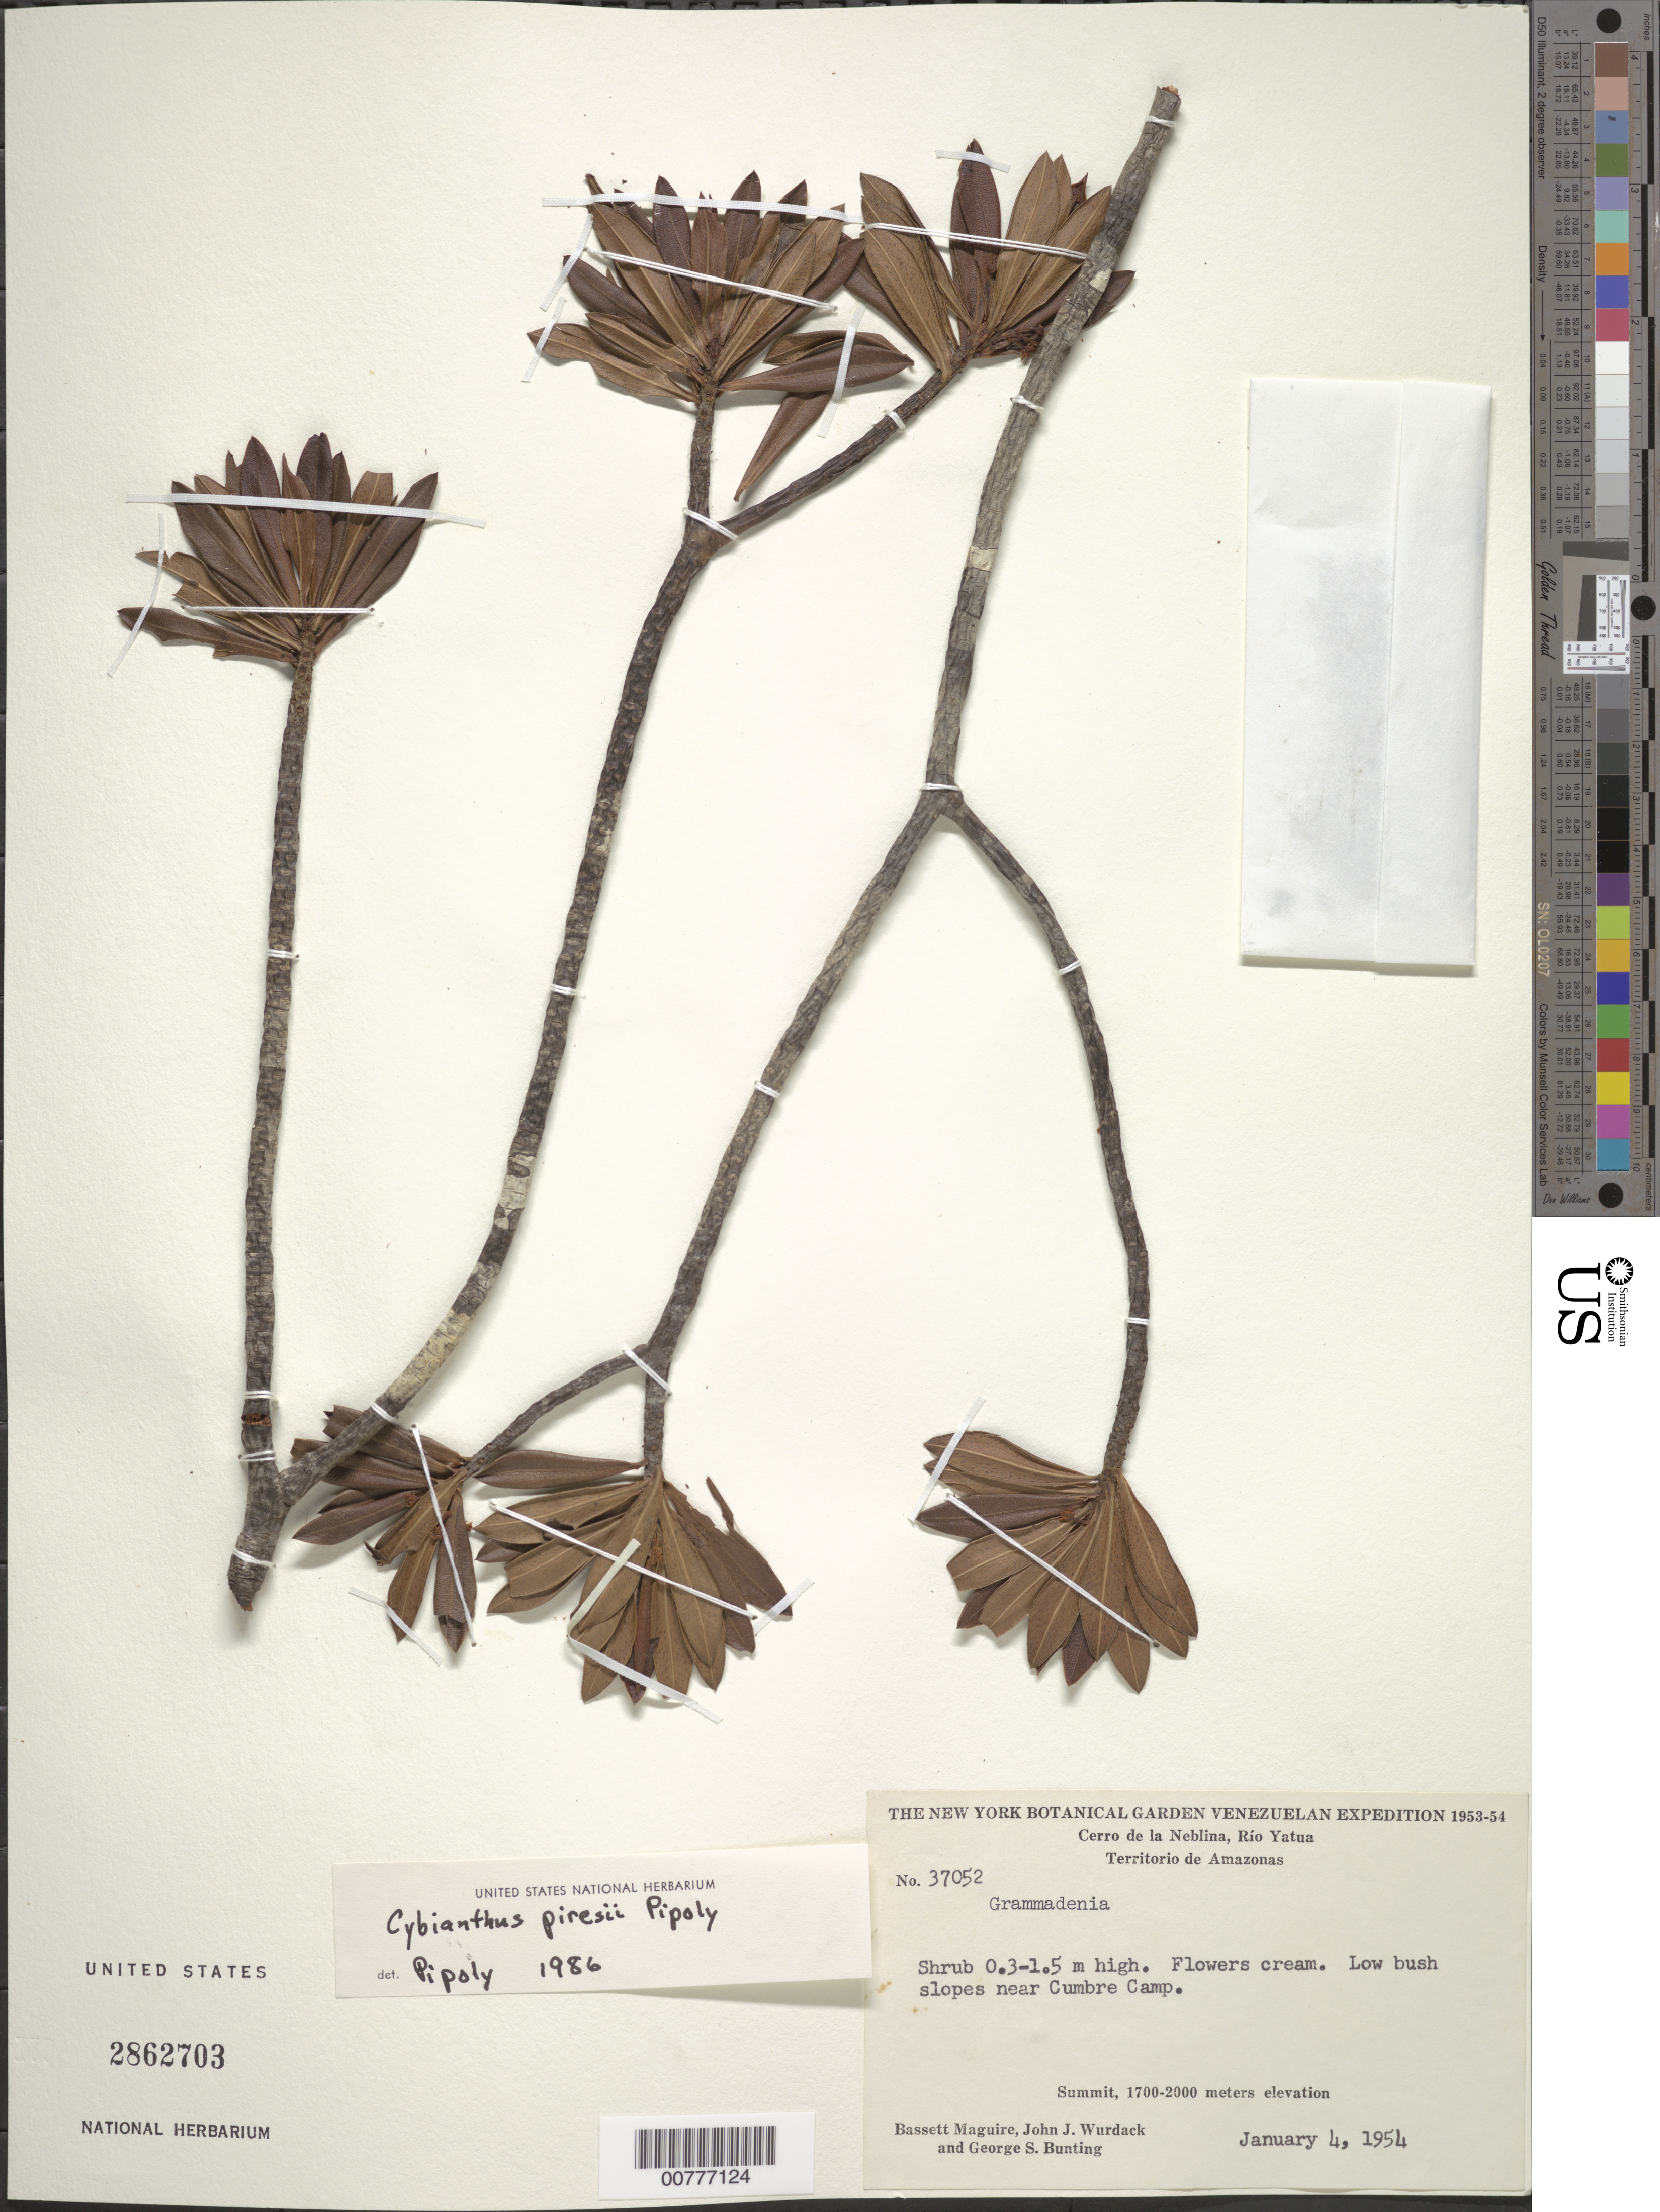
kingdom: Plantae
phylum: Tracheophyta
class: Magnoliopsida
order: Ericales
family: Primulaceae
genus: Cybianthus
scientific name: Cybianthus piresii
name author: Pipoly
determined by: Pipoly, J. J., III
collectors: B. Maguire, J. J. Wurdack & G. S. Bunting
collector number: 37052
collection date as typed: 4-Jan-54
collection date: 1954-01-04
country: Venezuela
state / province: Amazonas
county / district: Río Negro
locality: Cerro de la Neblina, Río Yatua, near Cumbre Camp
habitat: Low bush slopes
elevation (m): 1700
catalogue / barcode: US 2862703